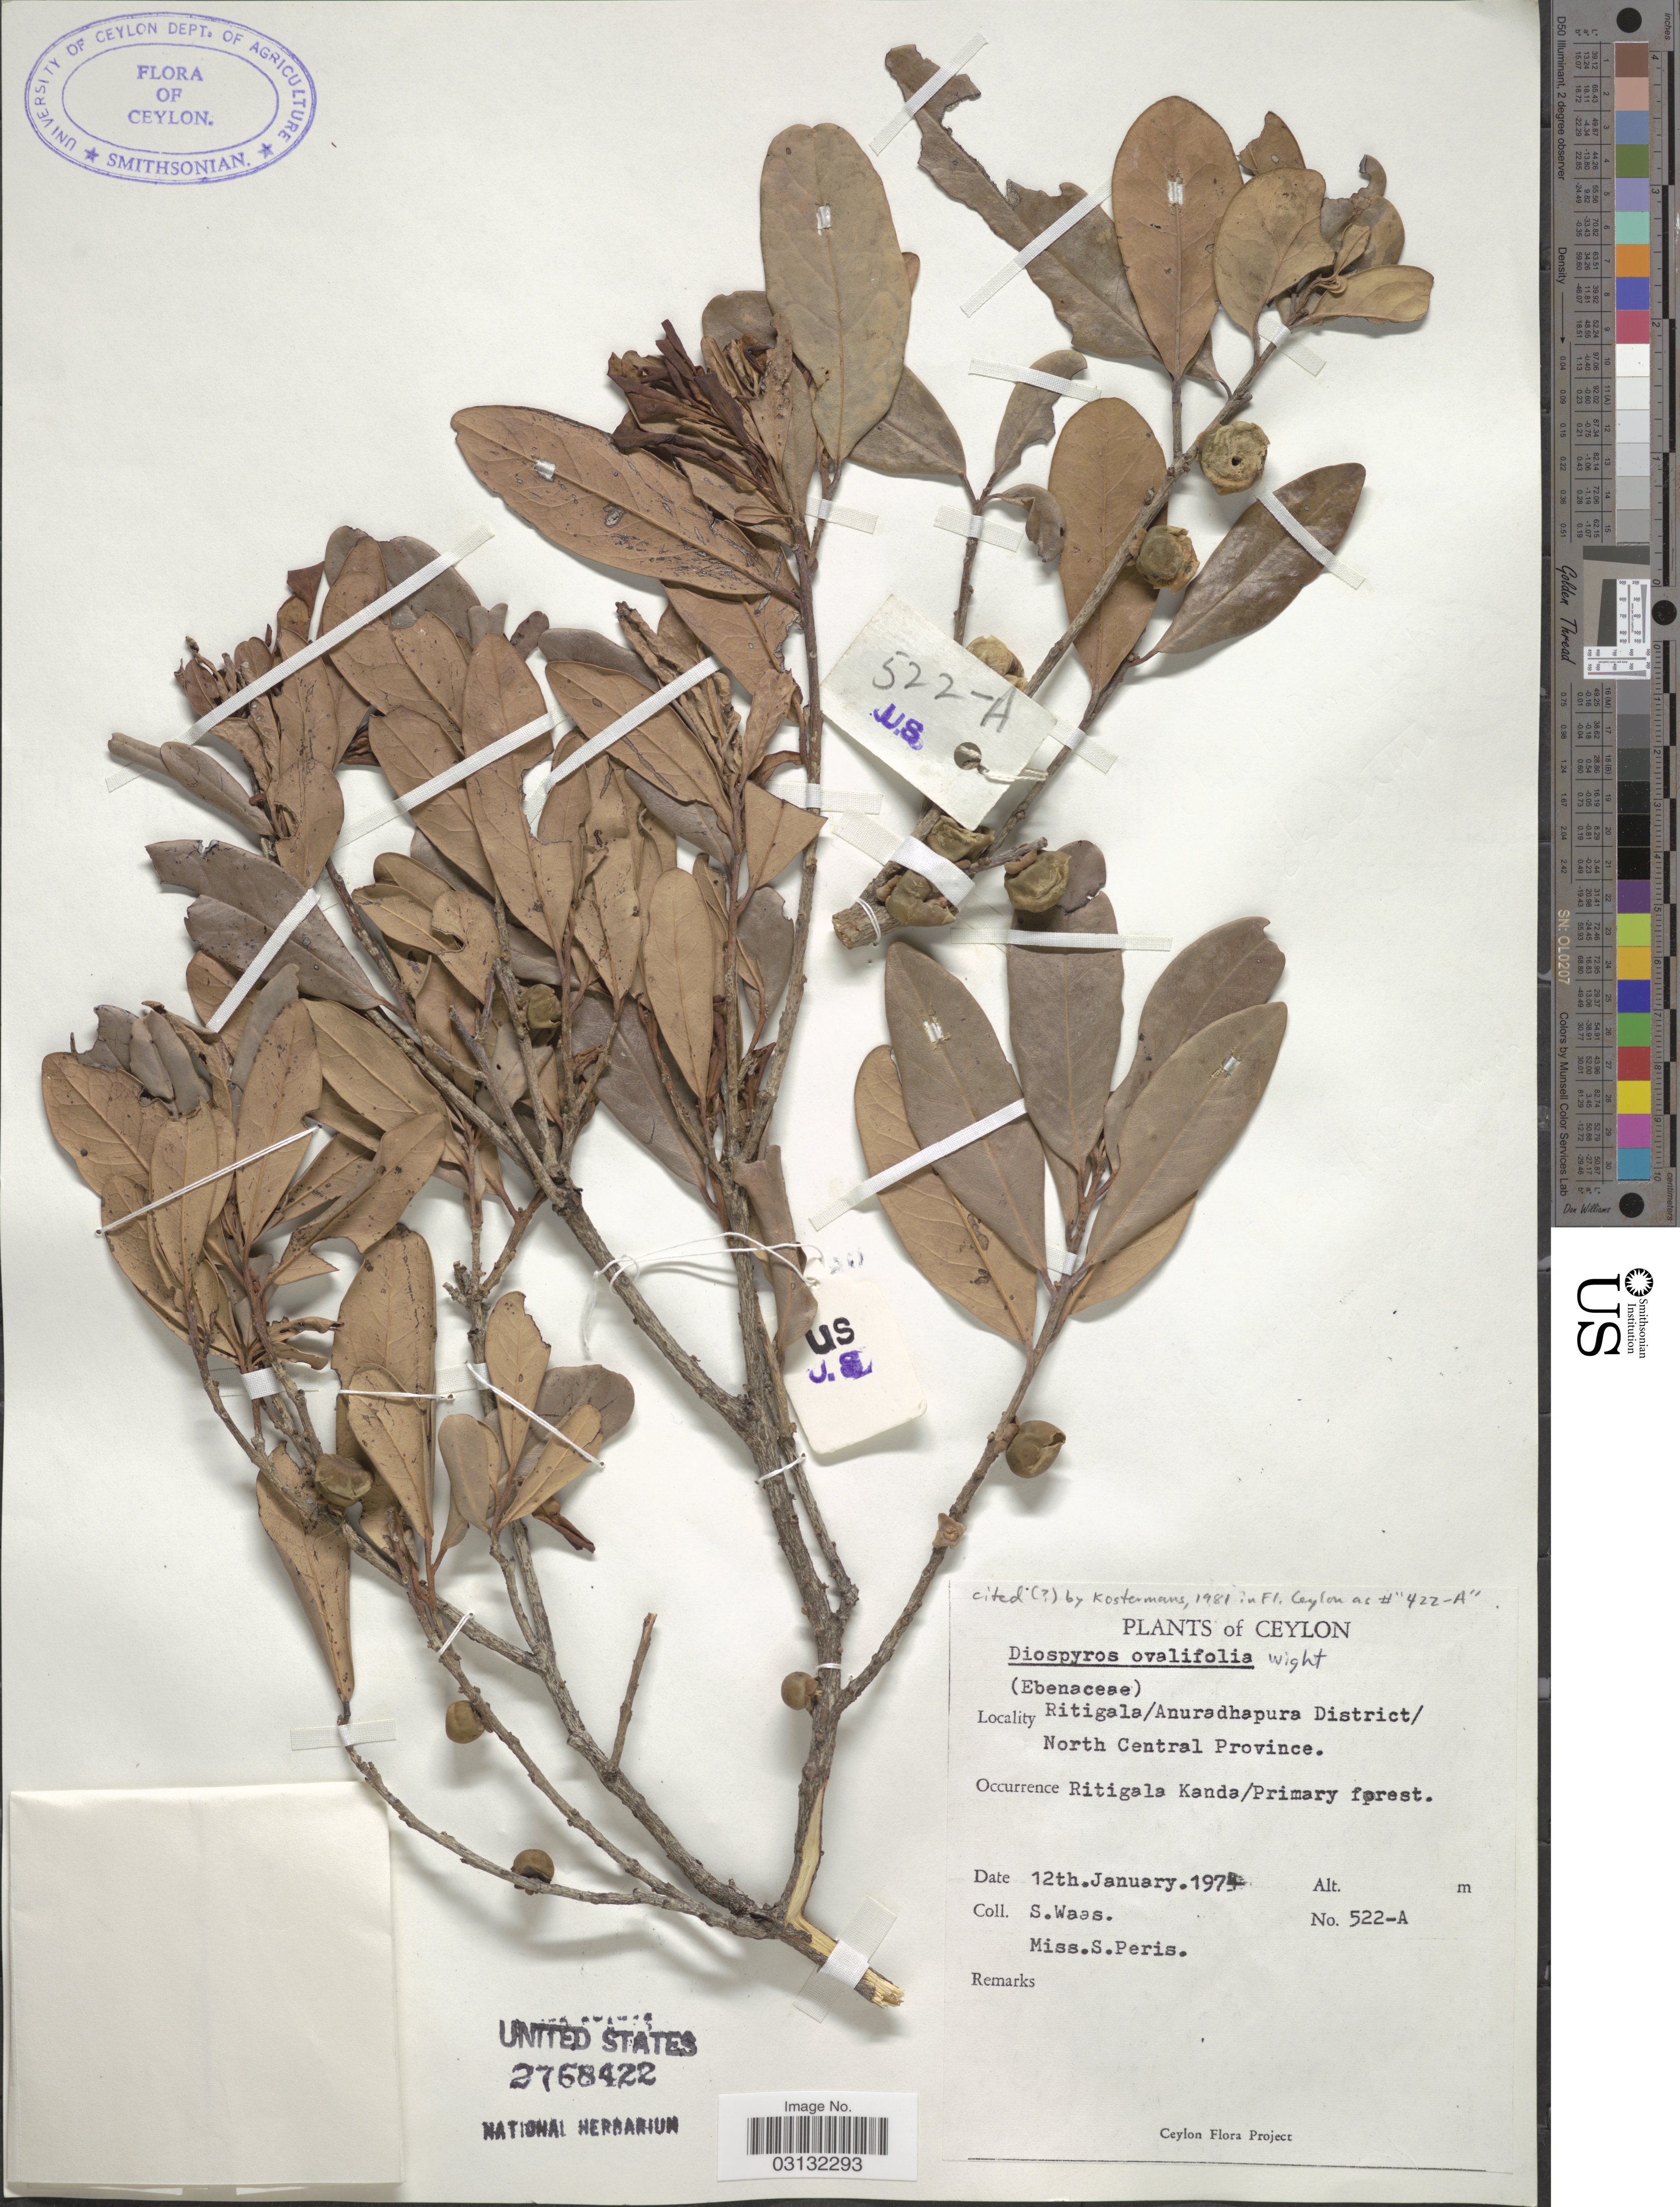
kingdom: Plantae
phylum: Tracheophyta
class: Magnoliopsida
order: Ericales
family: Ebenaceae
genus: Diospyros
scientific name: Diospyros ovalifolia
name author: Wight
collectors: S. Waas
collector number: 522-A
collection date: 1974-01-12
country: Sri Lanka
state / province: North Central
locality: Ceylon. Ritigala/Anuradhapura District. Ritigala Kanda.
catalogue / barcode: US 2768422